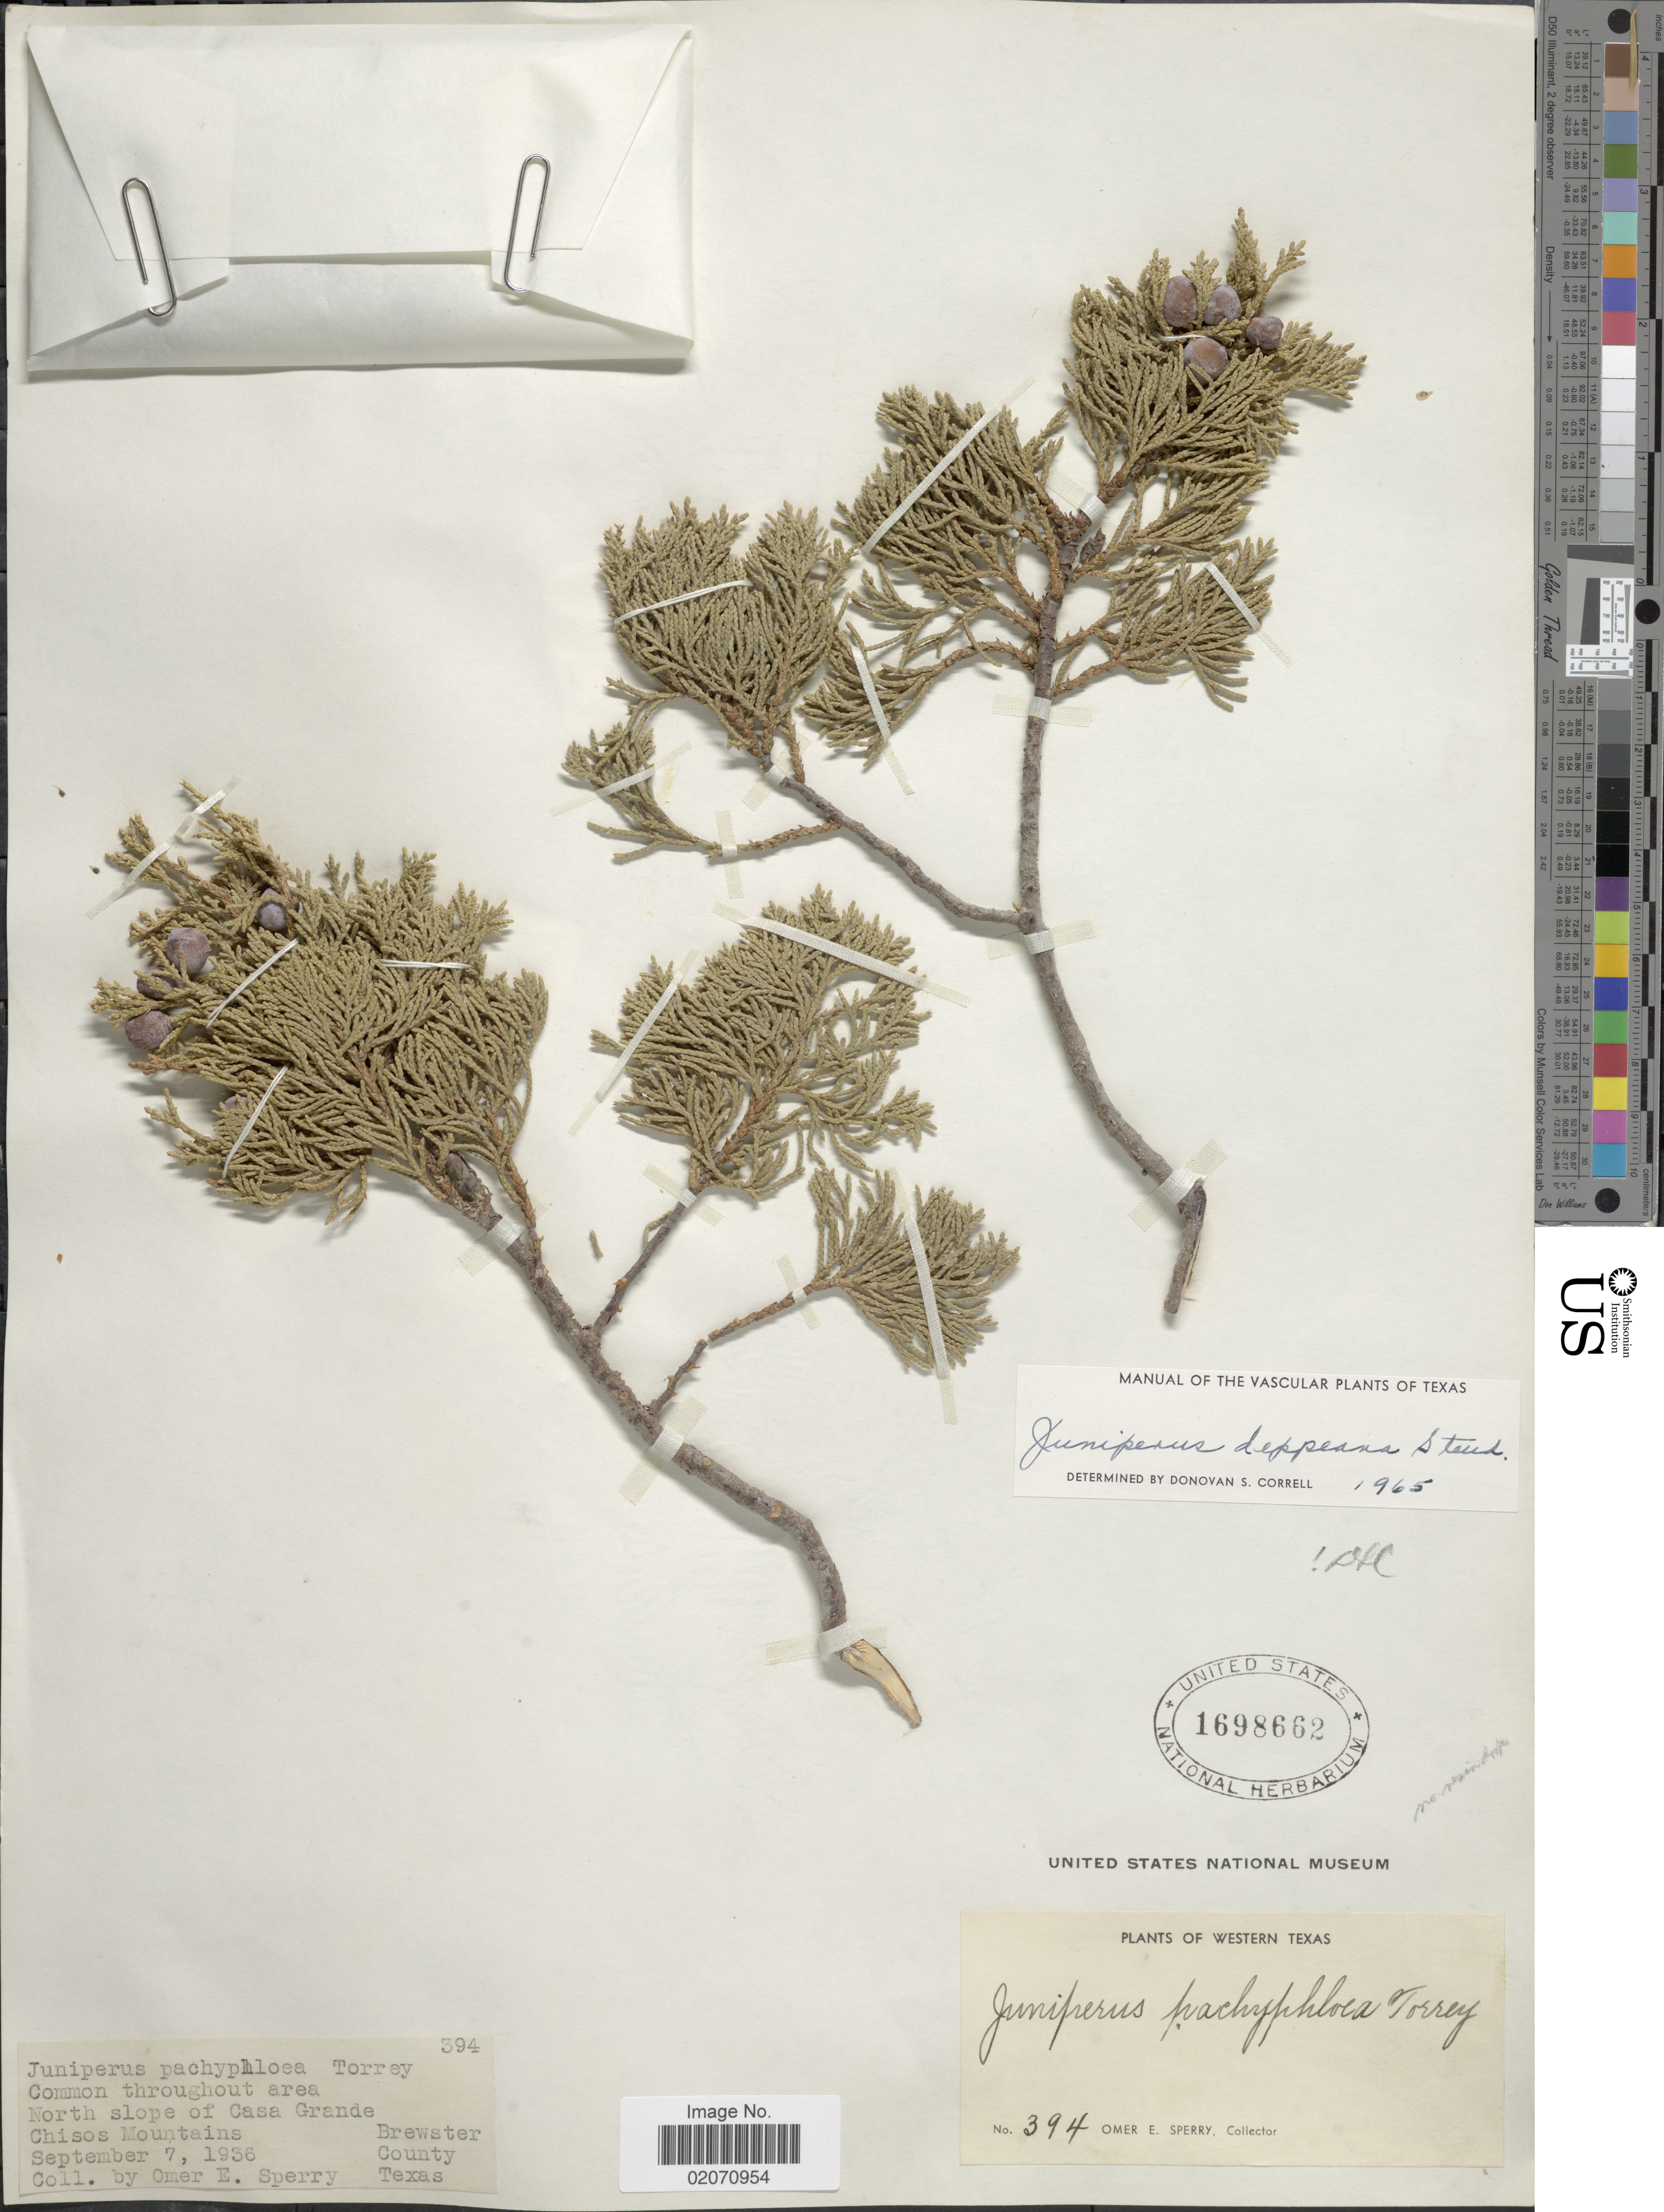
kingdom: Plantae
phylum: Tracheophyta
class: Pinopsida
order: Pinales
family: Cupressaceae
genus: Juniperus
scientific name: Juniperus deppeana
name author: Steud.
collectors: O. E. Sperry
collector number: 394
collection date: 1936-09-07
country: United States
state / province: Texas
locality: Western texas, North slope of Casa Grande, Chisos Mountains, Brewster County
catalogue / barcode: US 1698662